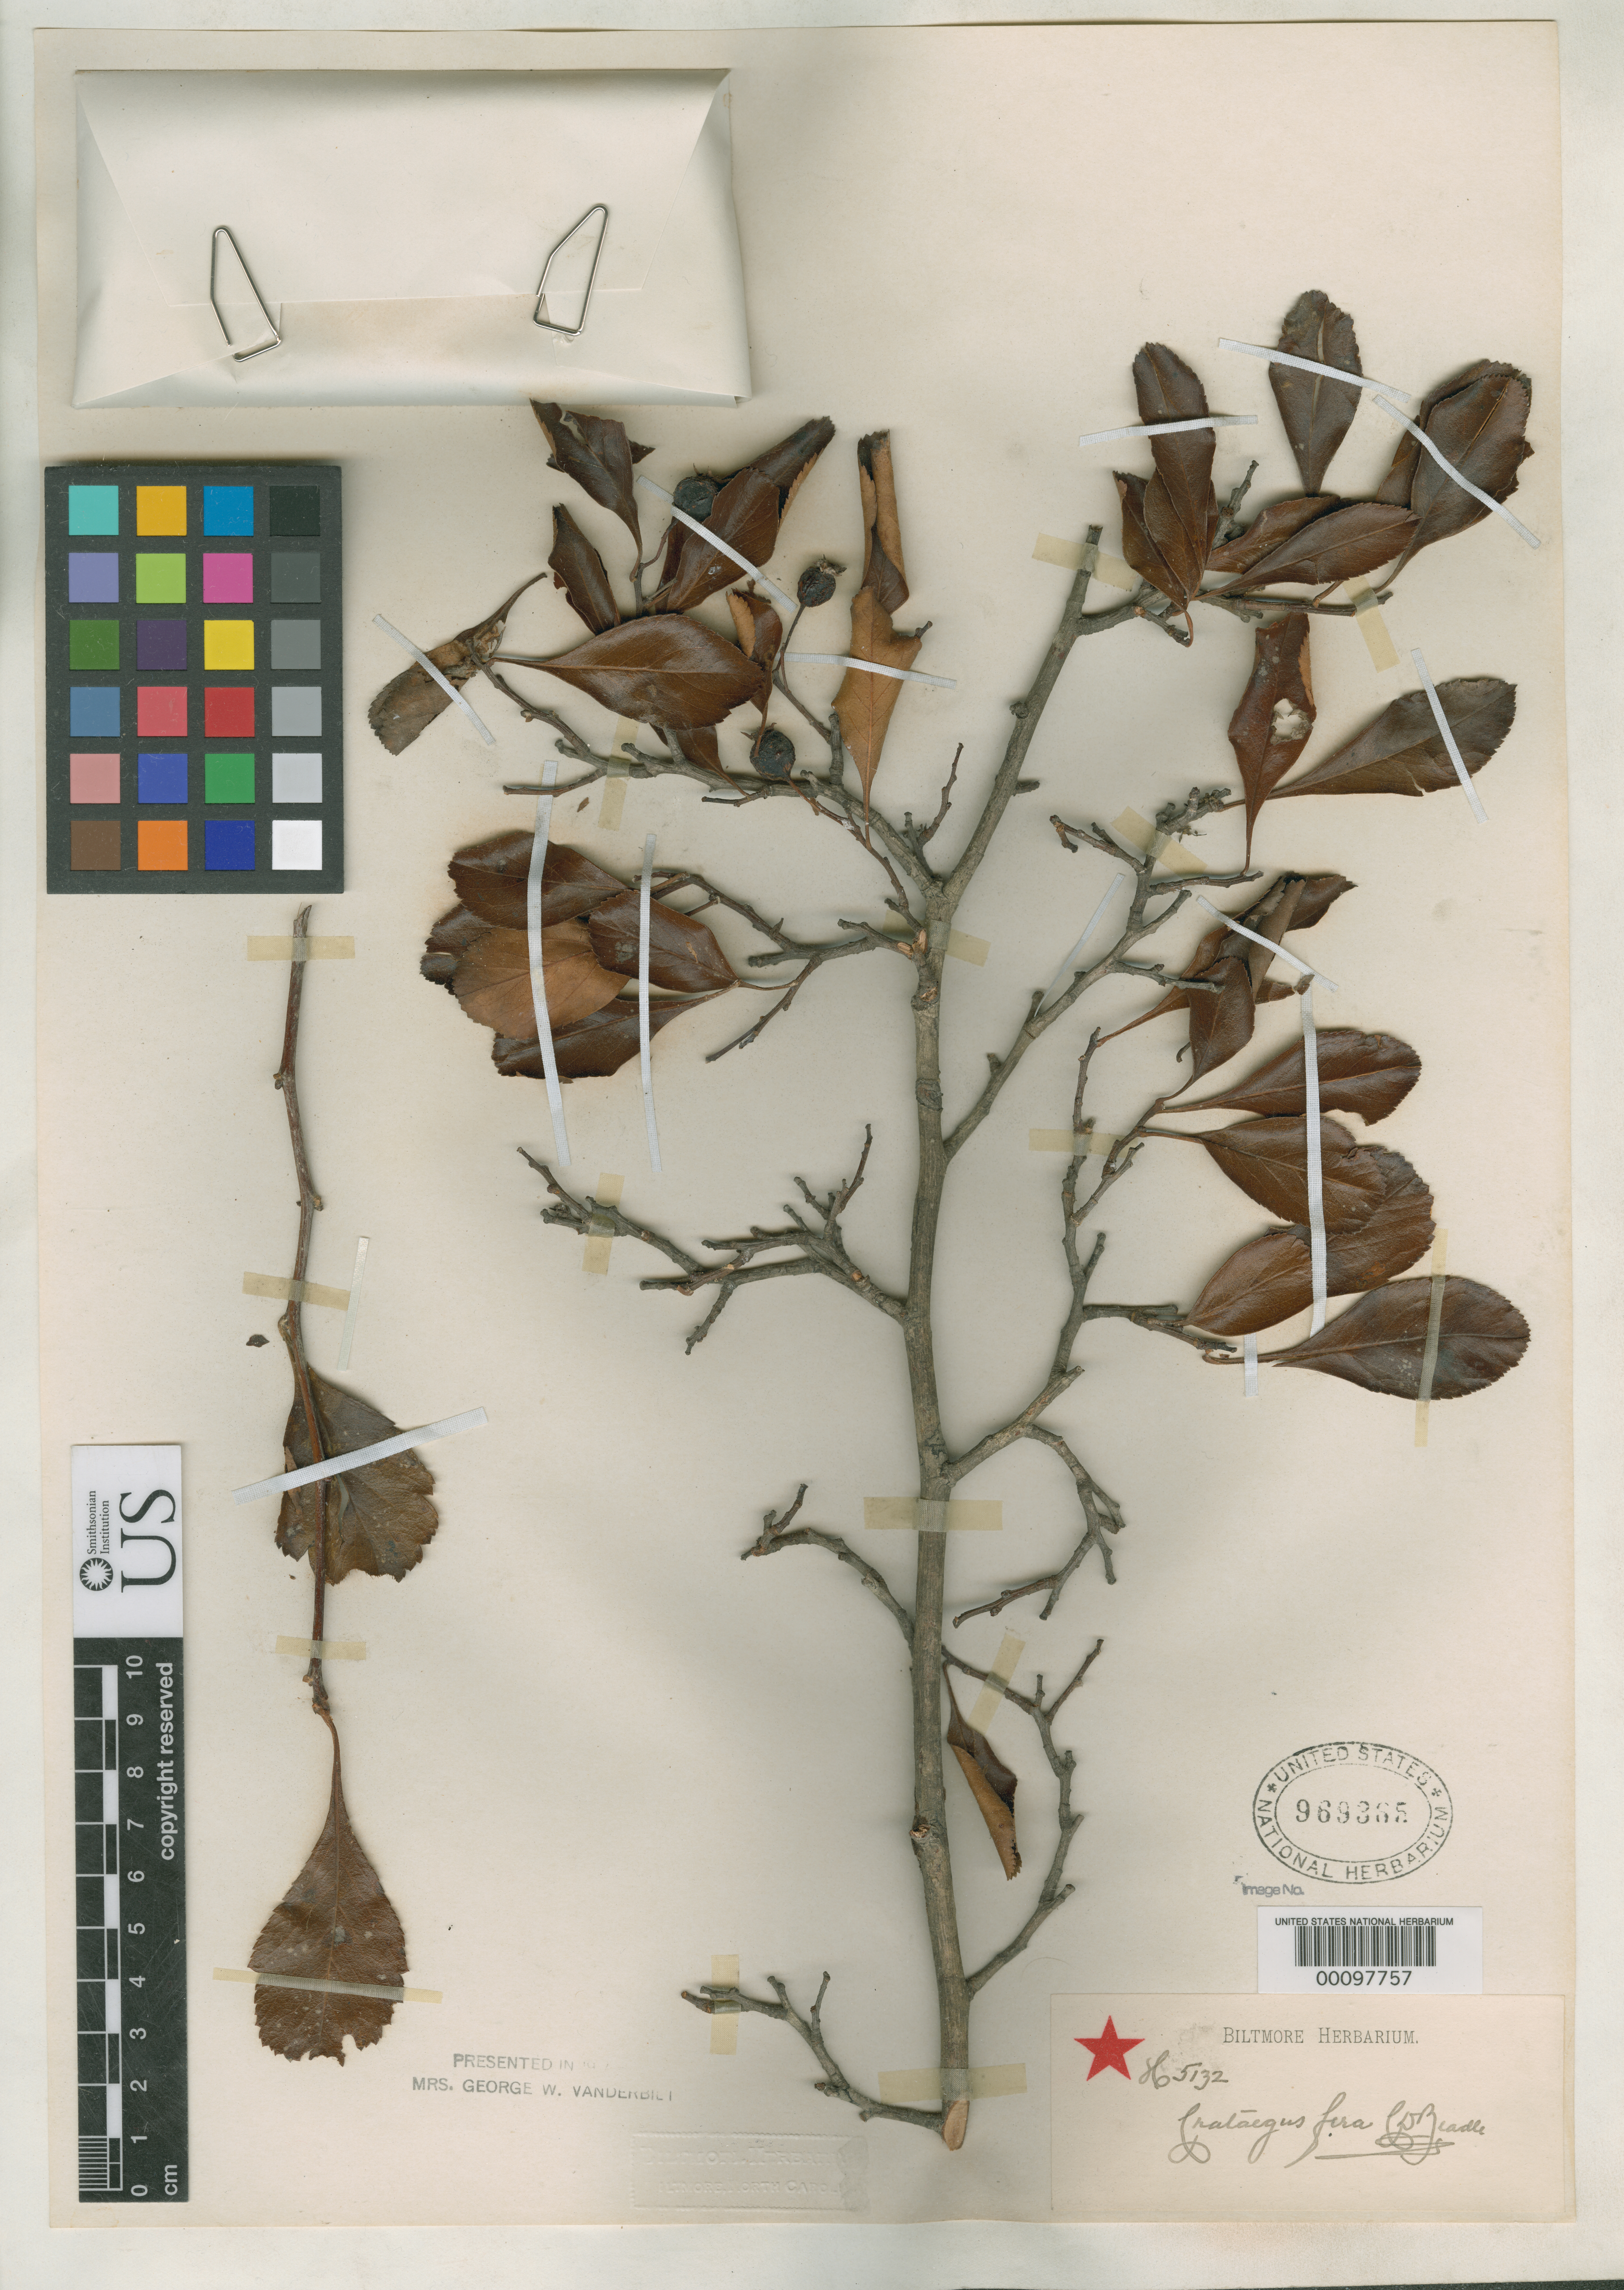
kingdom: Plantae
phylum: Tracheophyta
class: Magnoliopsida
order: Rosales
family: Rosaceae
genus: Crataegus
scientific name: Crataegus fera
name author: Beadle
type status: Syntype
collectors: ex herb. Biltmore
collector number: H 5132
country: United States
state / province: Louisiana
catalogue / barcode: US 969365